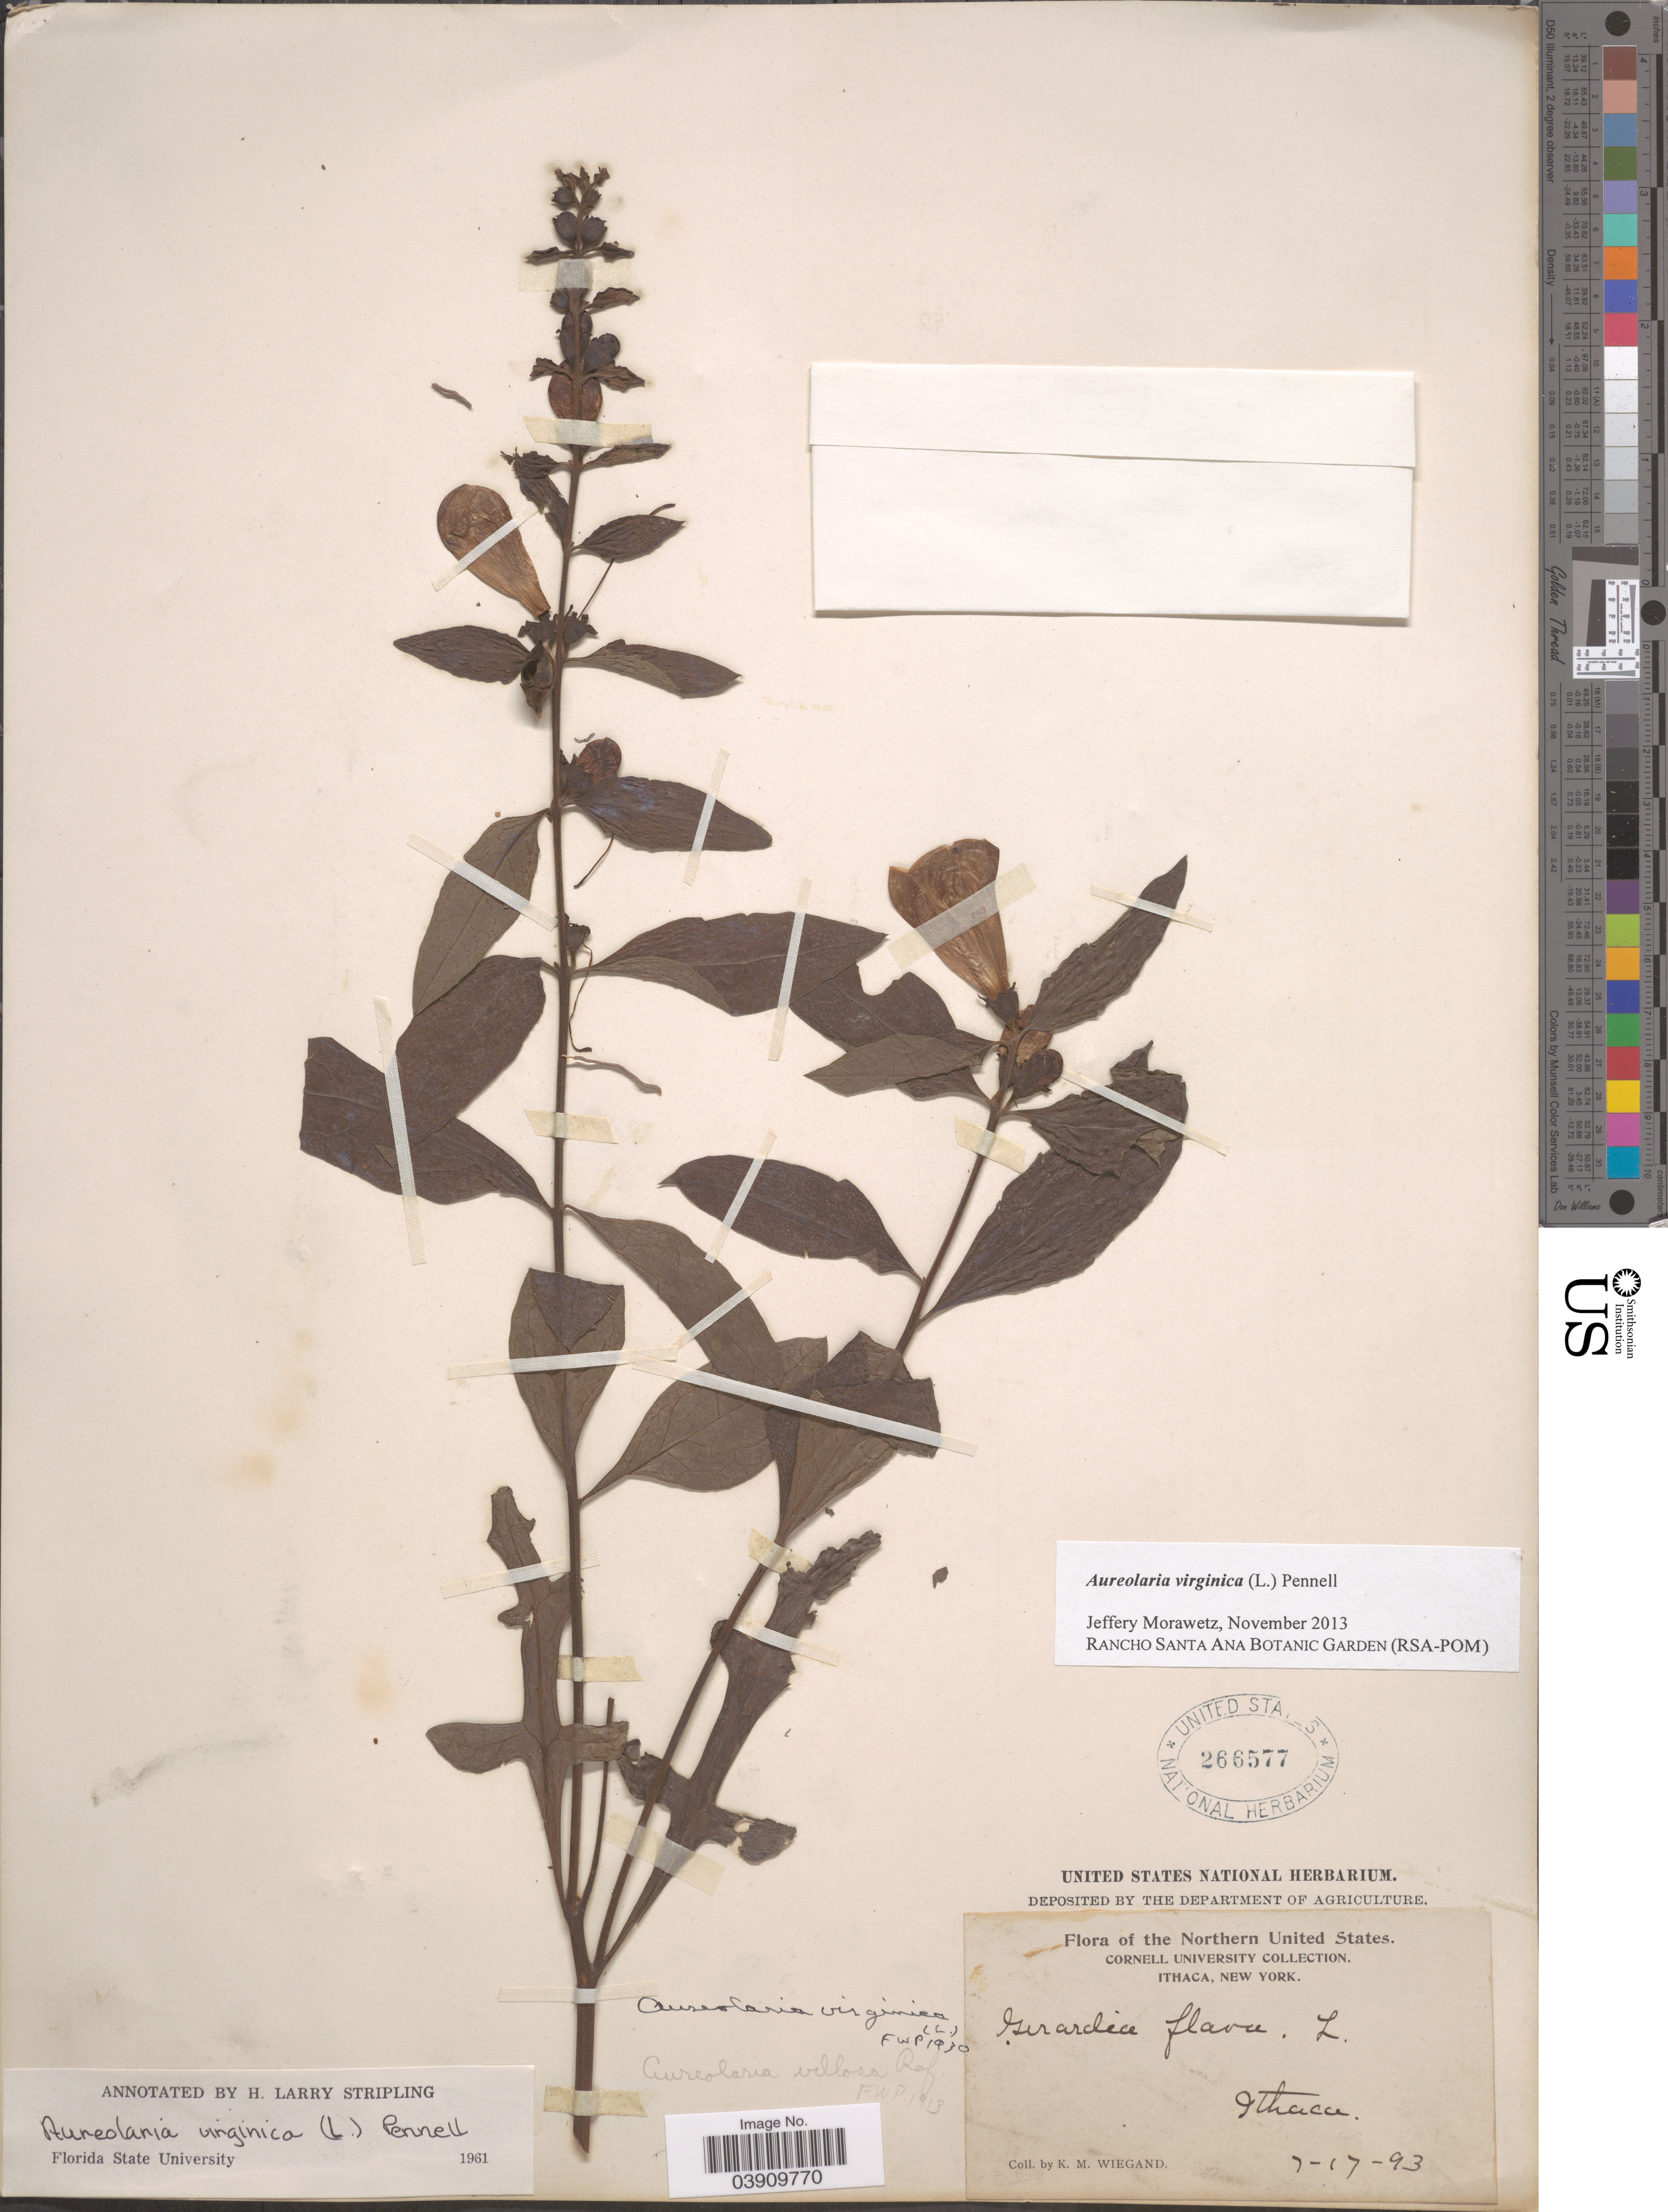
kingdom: Plantae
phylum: Tracheophyta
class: Magnoliopsida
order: Lamiales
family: Orobanchaceae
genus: Aureolaria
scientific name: Aureolaria virginica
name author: (L.) Pennell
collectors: K. M. Wiegand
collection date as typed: Transcribed d/m/y: 17/7/93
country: United States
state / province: New York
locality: Northern United States. Ithaca.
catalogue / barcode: US 266577